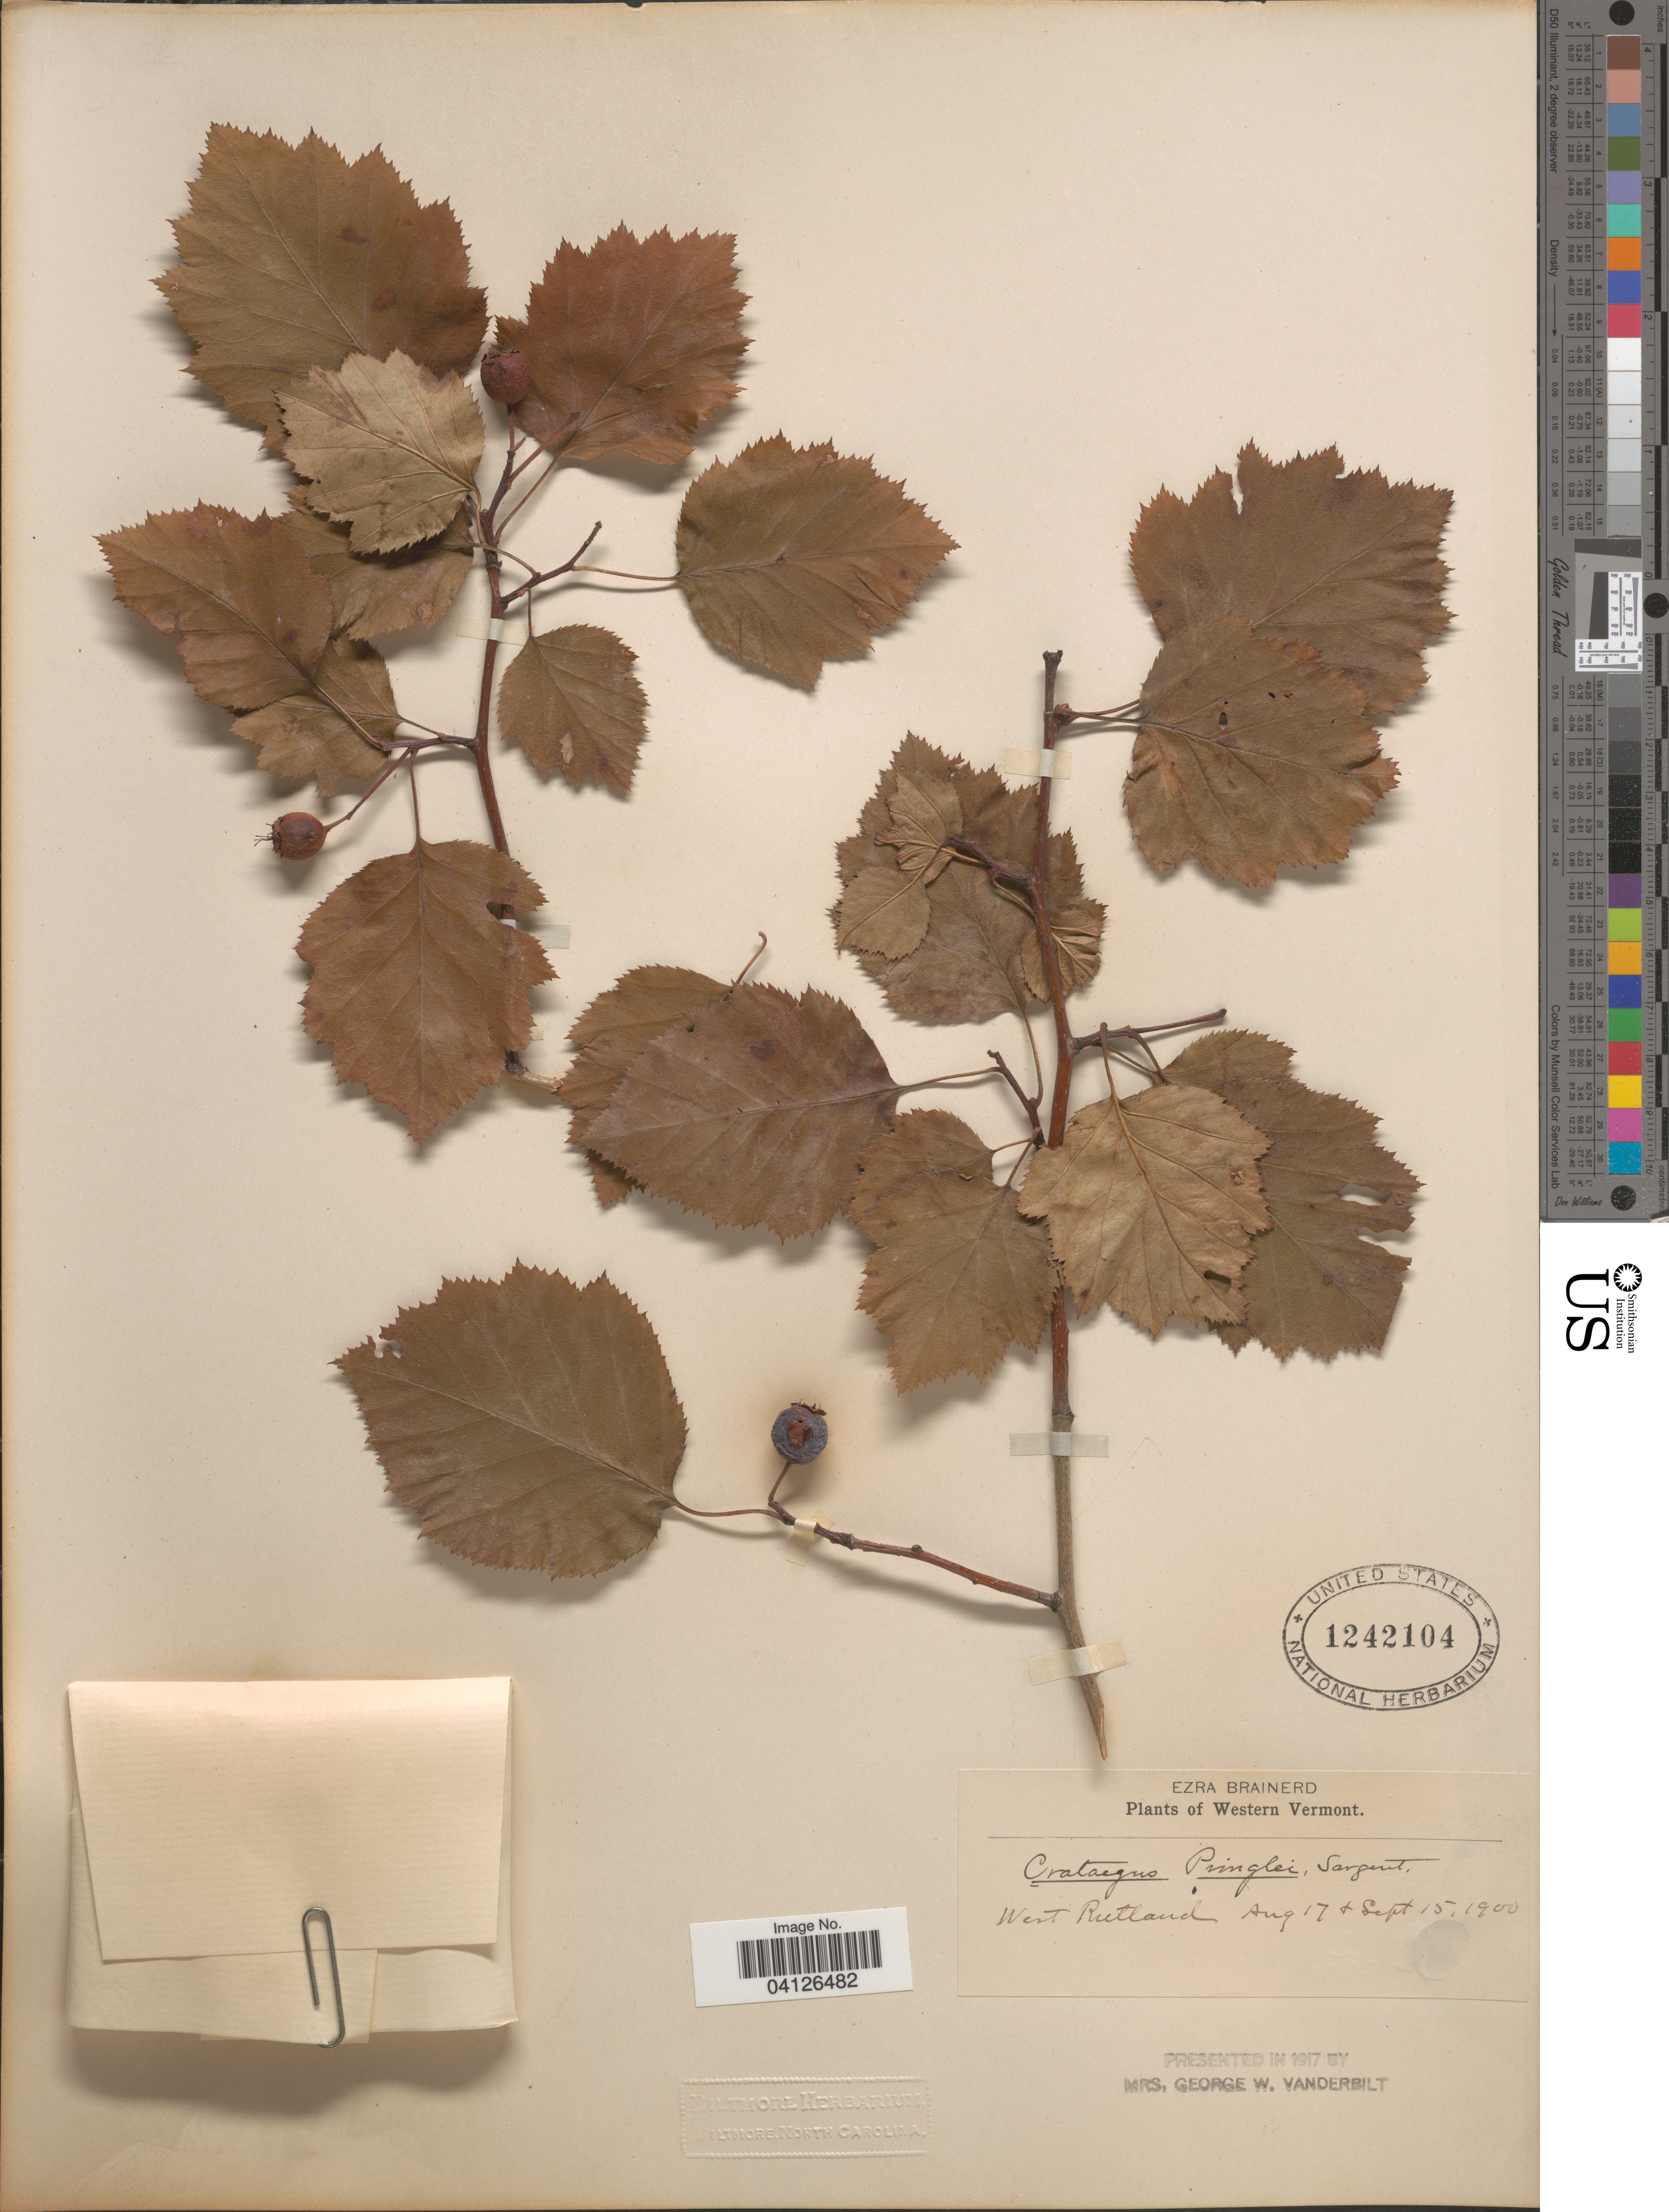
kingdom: Plantae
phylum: Tracheophyta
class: Magnoliopsida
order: Rosales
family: Rosaceae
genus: Crataegus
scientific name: Crataegus pringlei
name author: Sarg.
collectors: E. Brainerd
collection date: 1900-08-17/1900-09-15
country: United States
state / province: Vermont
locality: Western Vermont. West Rutland.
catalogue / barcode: US 1242104